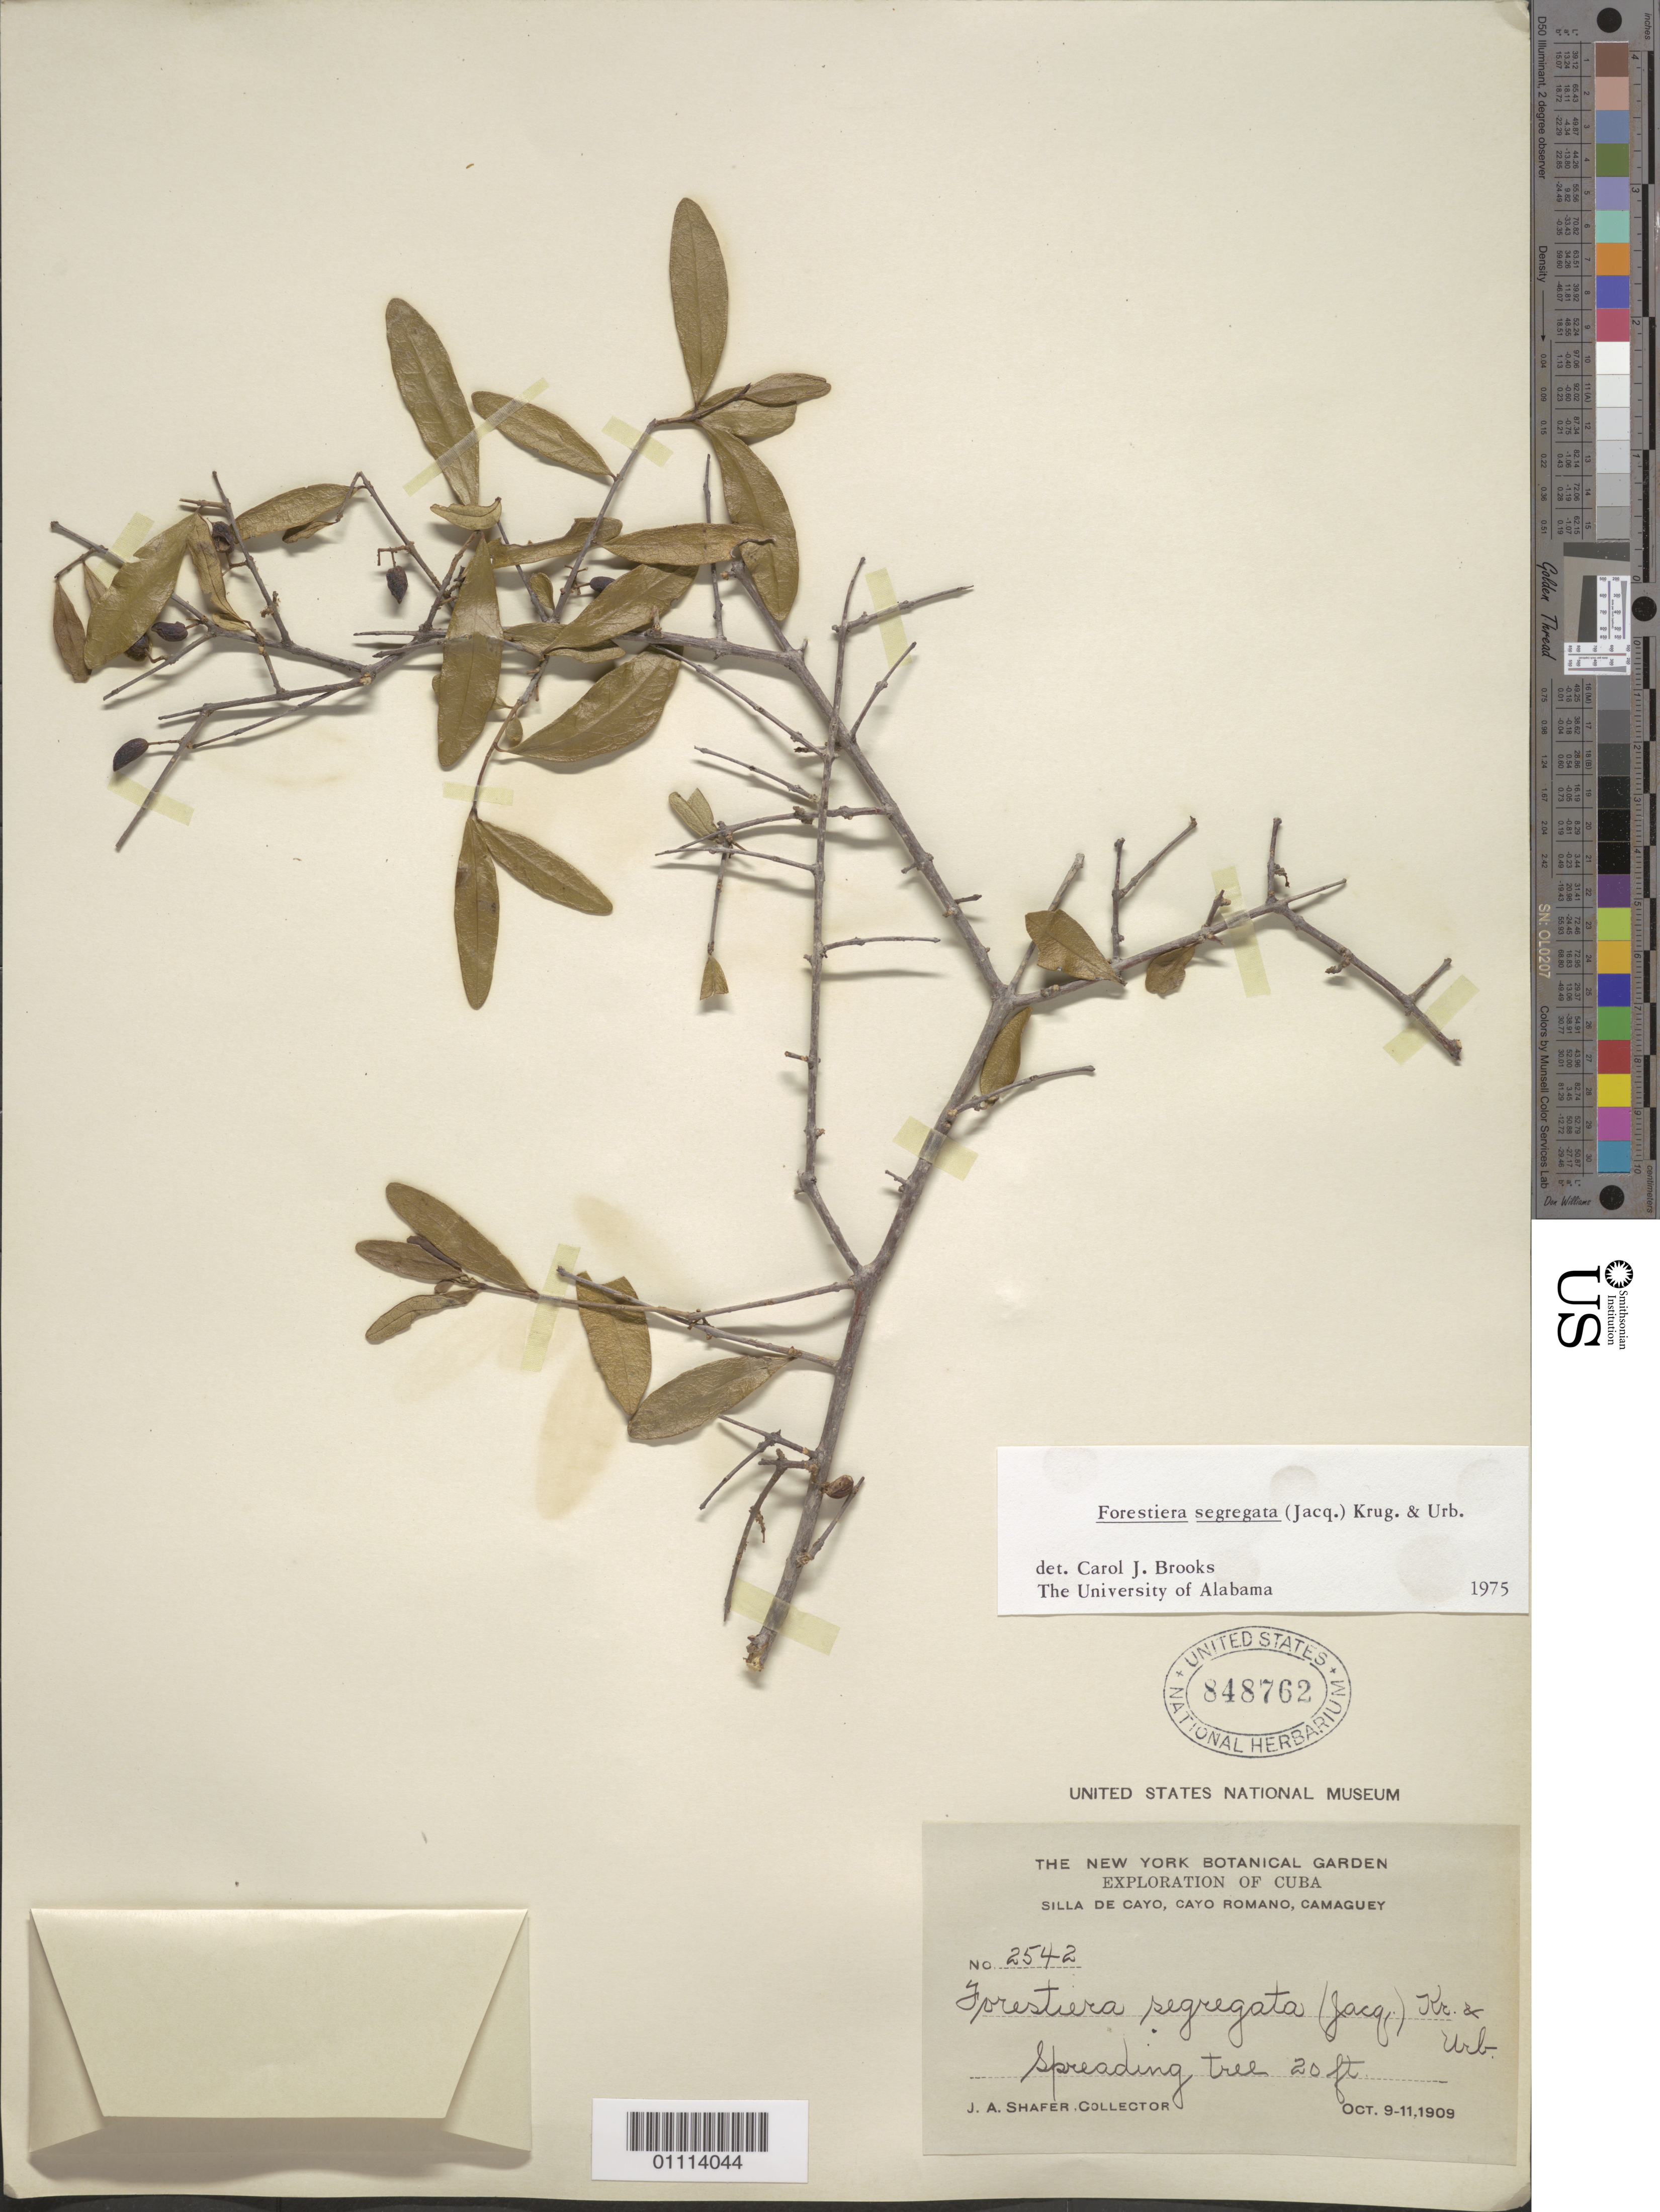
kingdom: Plantae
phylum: Tracheophyta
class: Magnoliopsida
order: Lamiales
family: Oleaceae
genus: Forestiera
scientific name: Forestiera segregata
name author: (Jacq.) Krug & Urb.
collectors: J. A. Shafer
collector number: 2542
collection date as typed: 09 Oct 1909 to 11 Oct 1909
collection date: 1909-10-09/1909-10-11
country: Cuba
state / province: Camagüey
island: Cuba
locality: Silla de Cayo, Cayo Romano, Camaguey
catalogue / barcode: US 848762